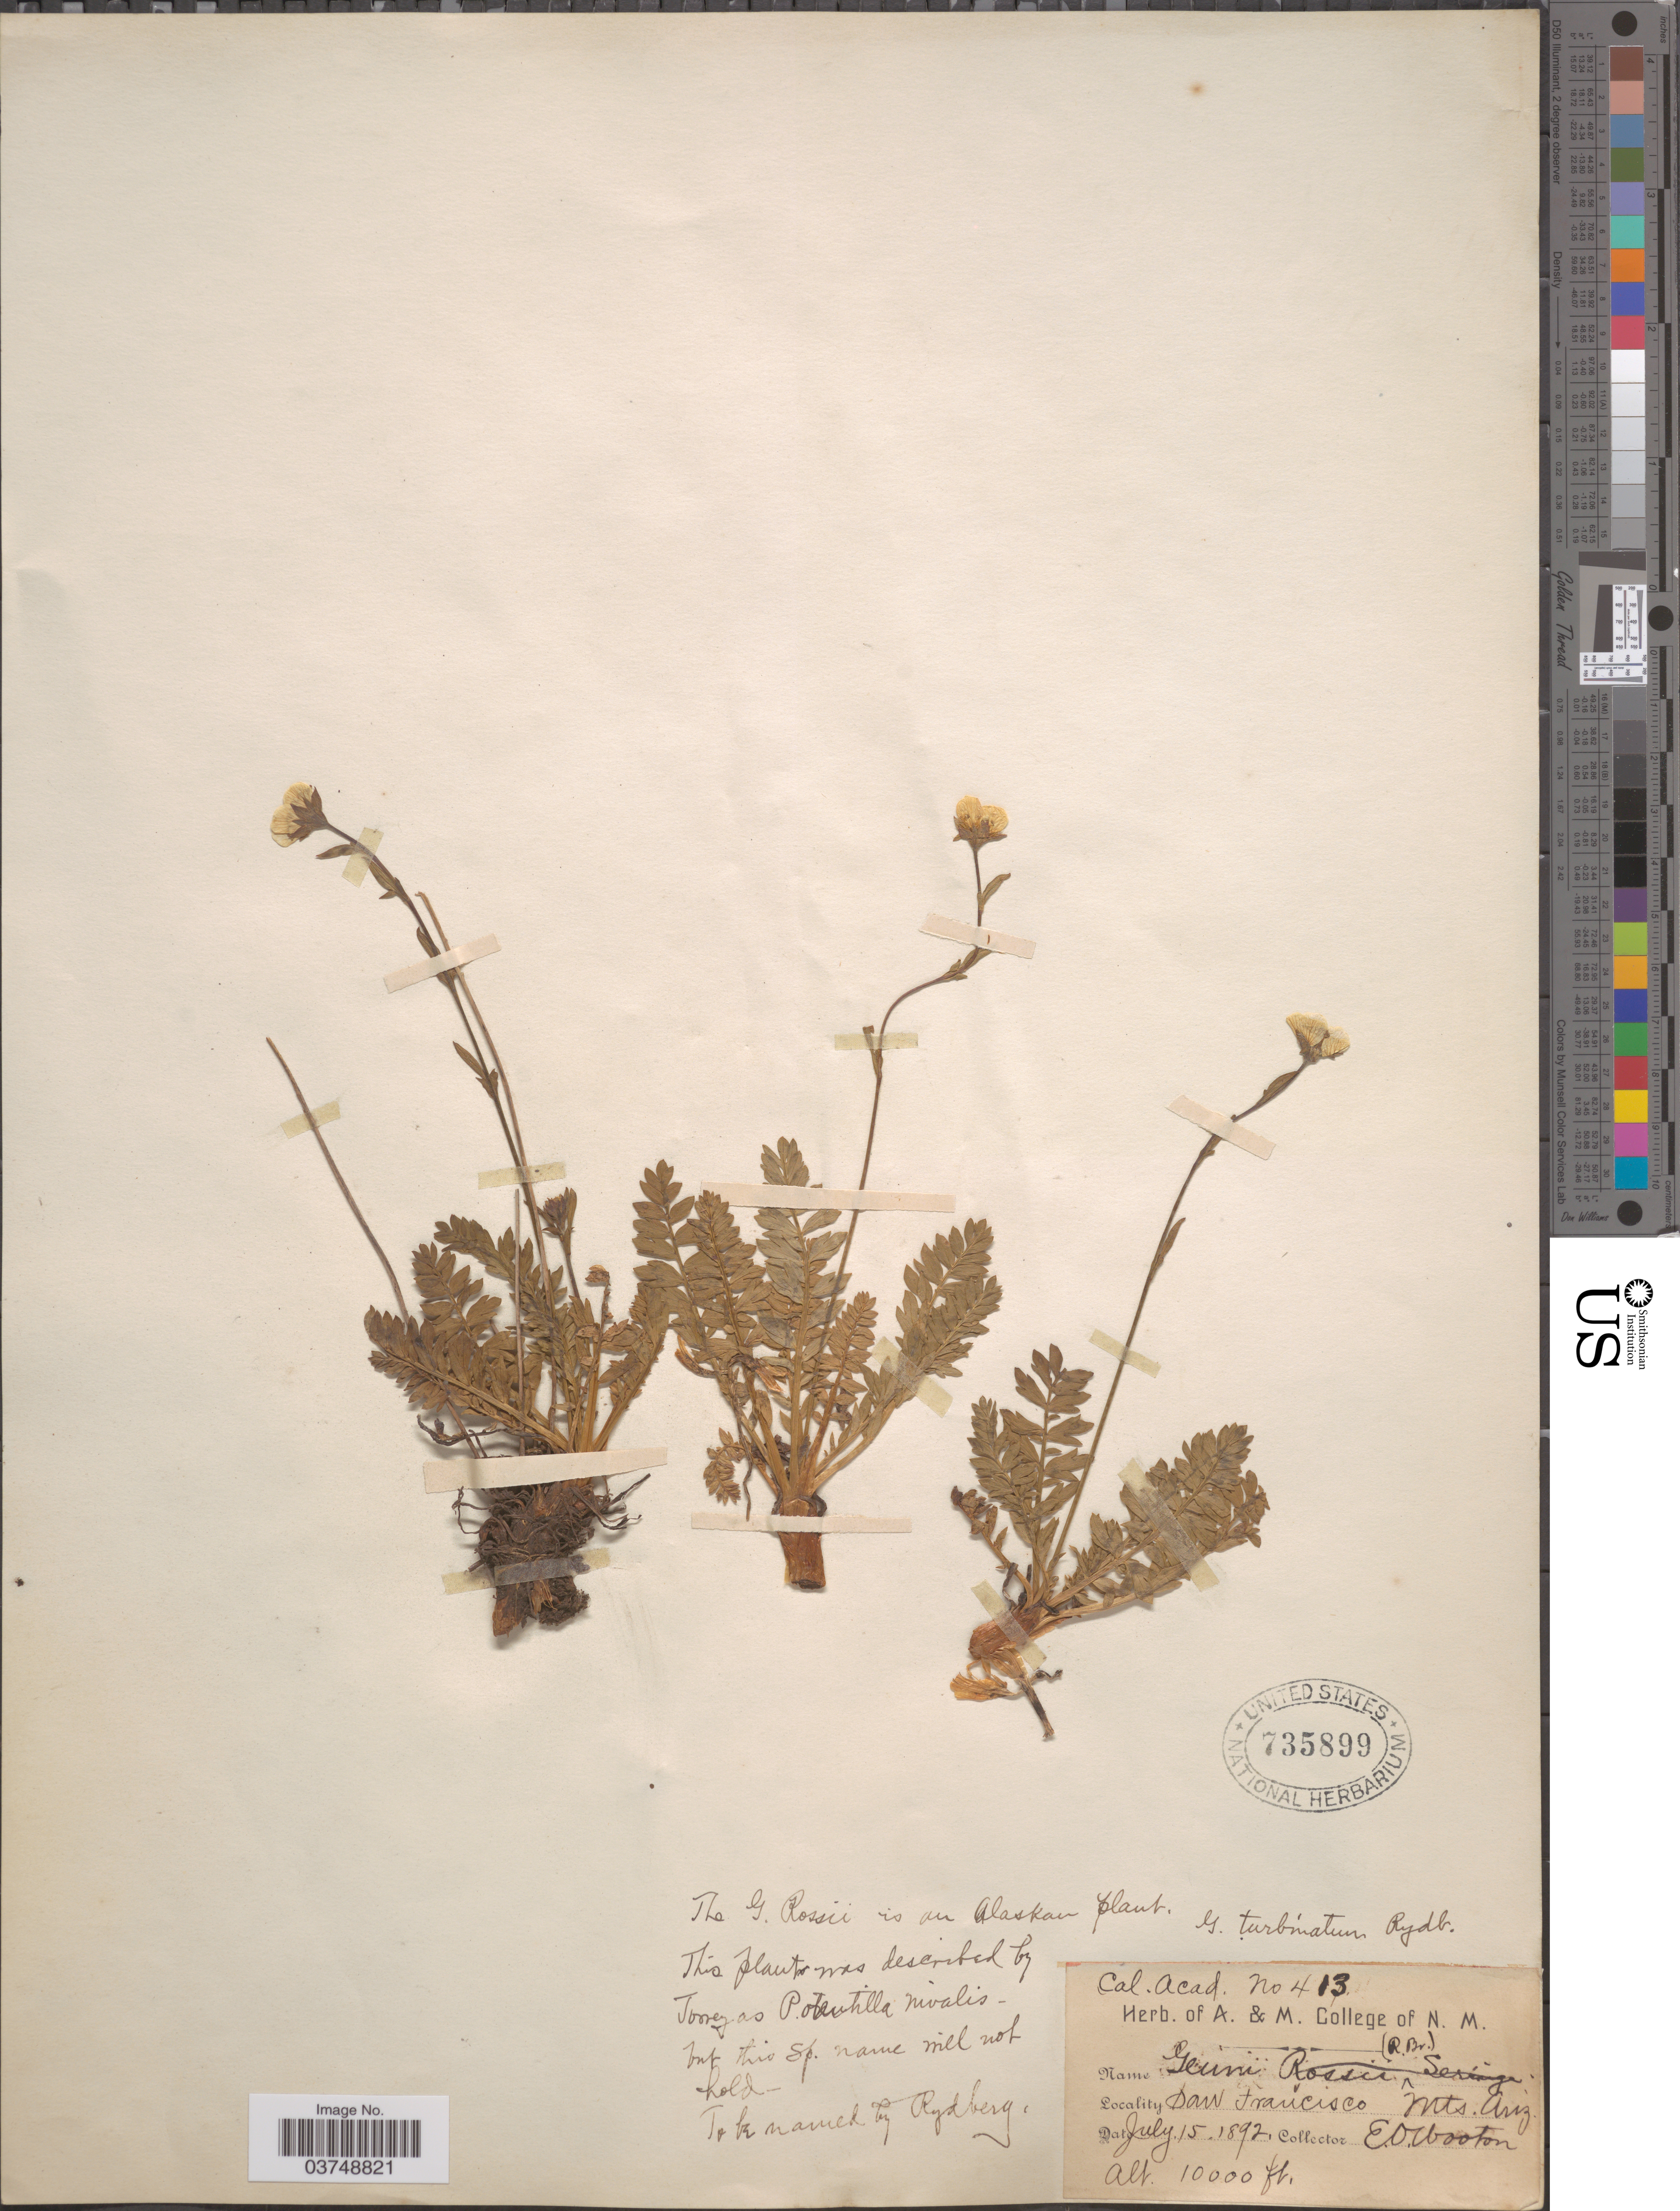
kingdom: Plantae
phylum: Tracheophyta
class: Magnoliopsida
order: Rosales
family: Rosaceae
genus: Geum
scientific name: Geum rossii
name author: (R. Br.) Ser.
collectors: E. O. Wooton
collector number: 413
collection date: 1892-07-15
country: United States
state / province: Arizona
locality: San Francisco Mts.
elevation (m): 3048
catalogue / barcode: US 735899